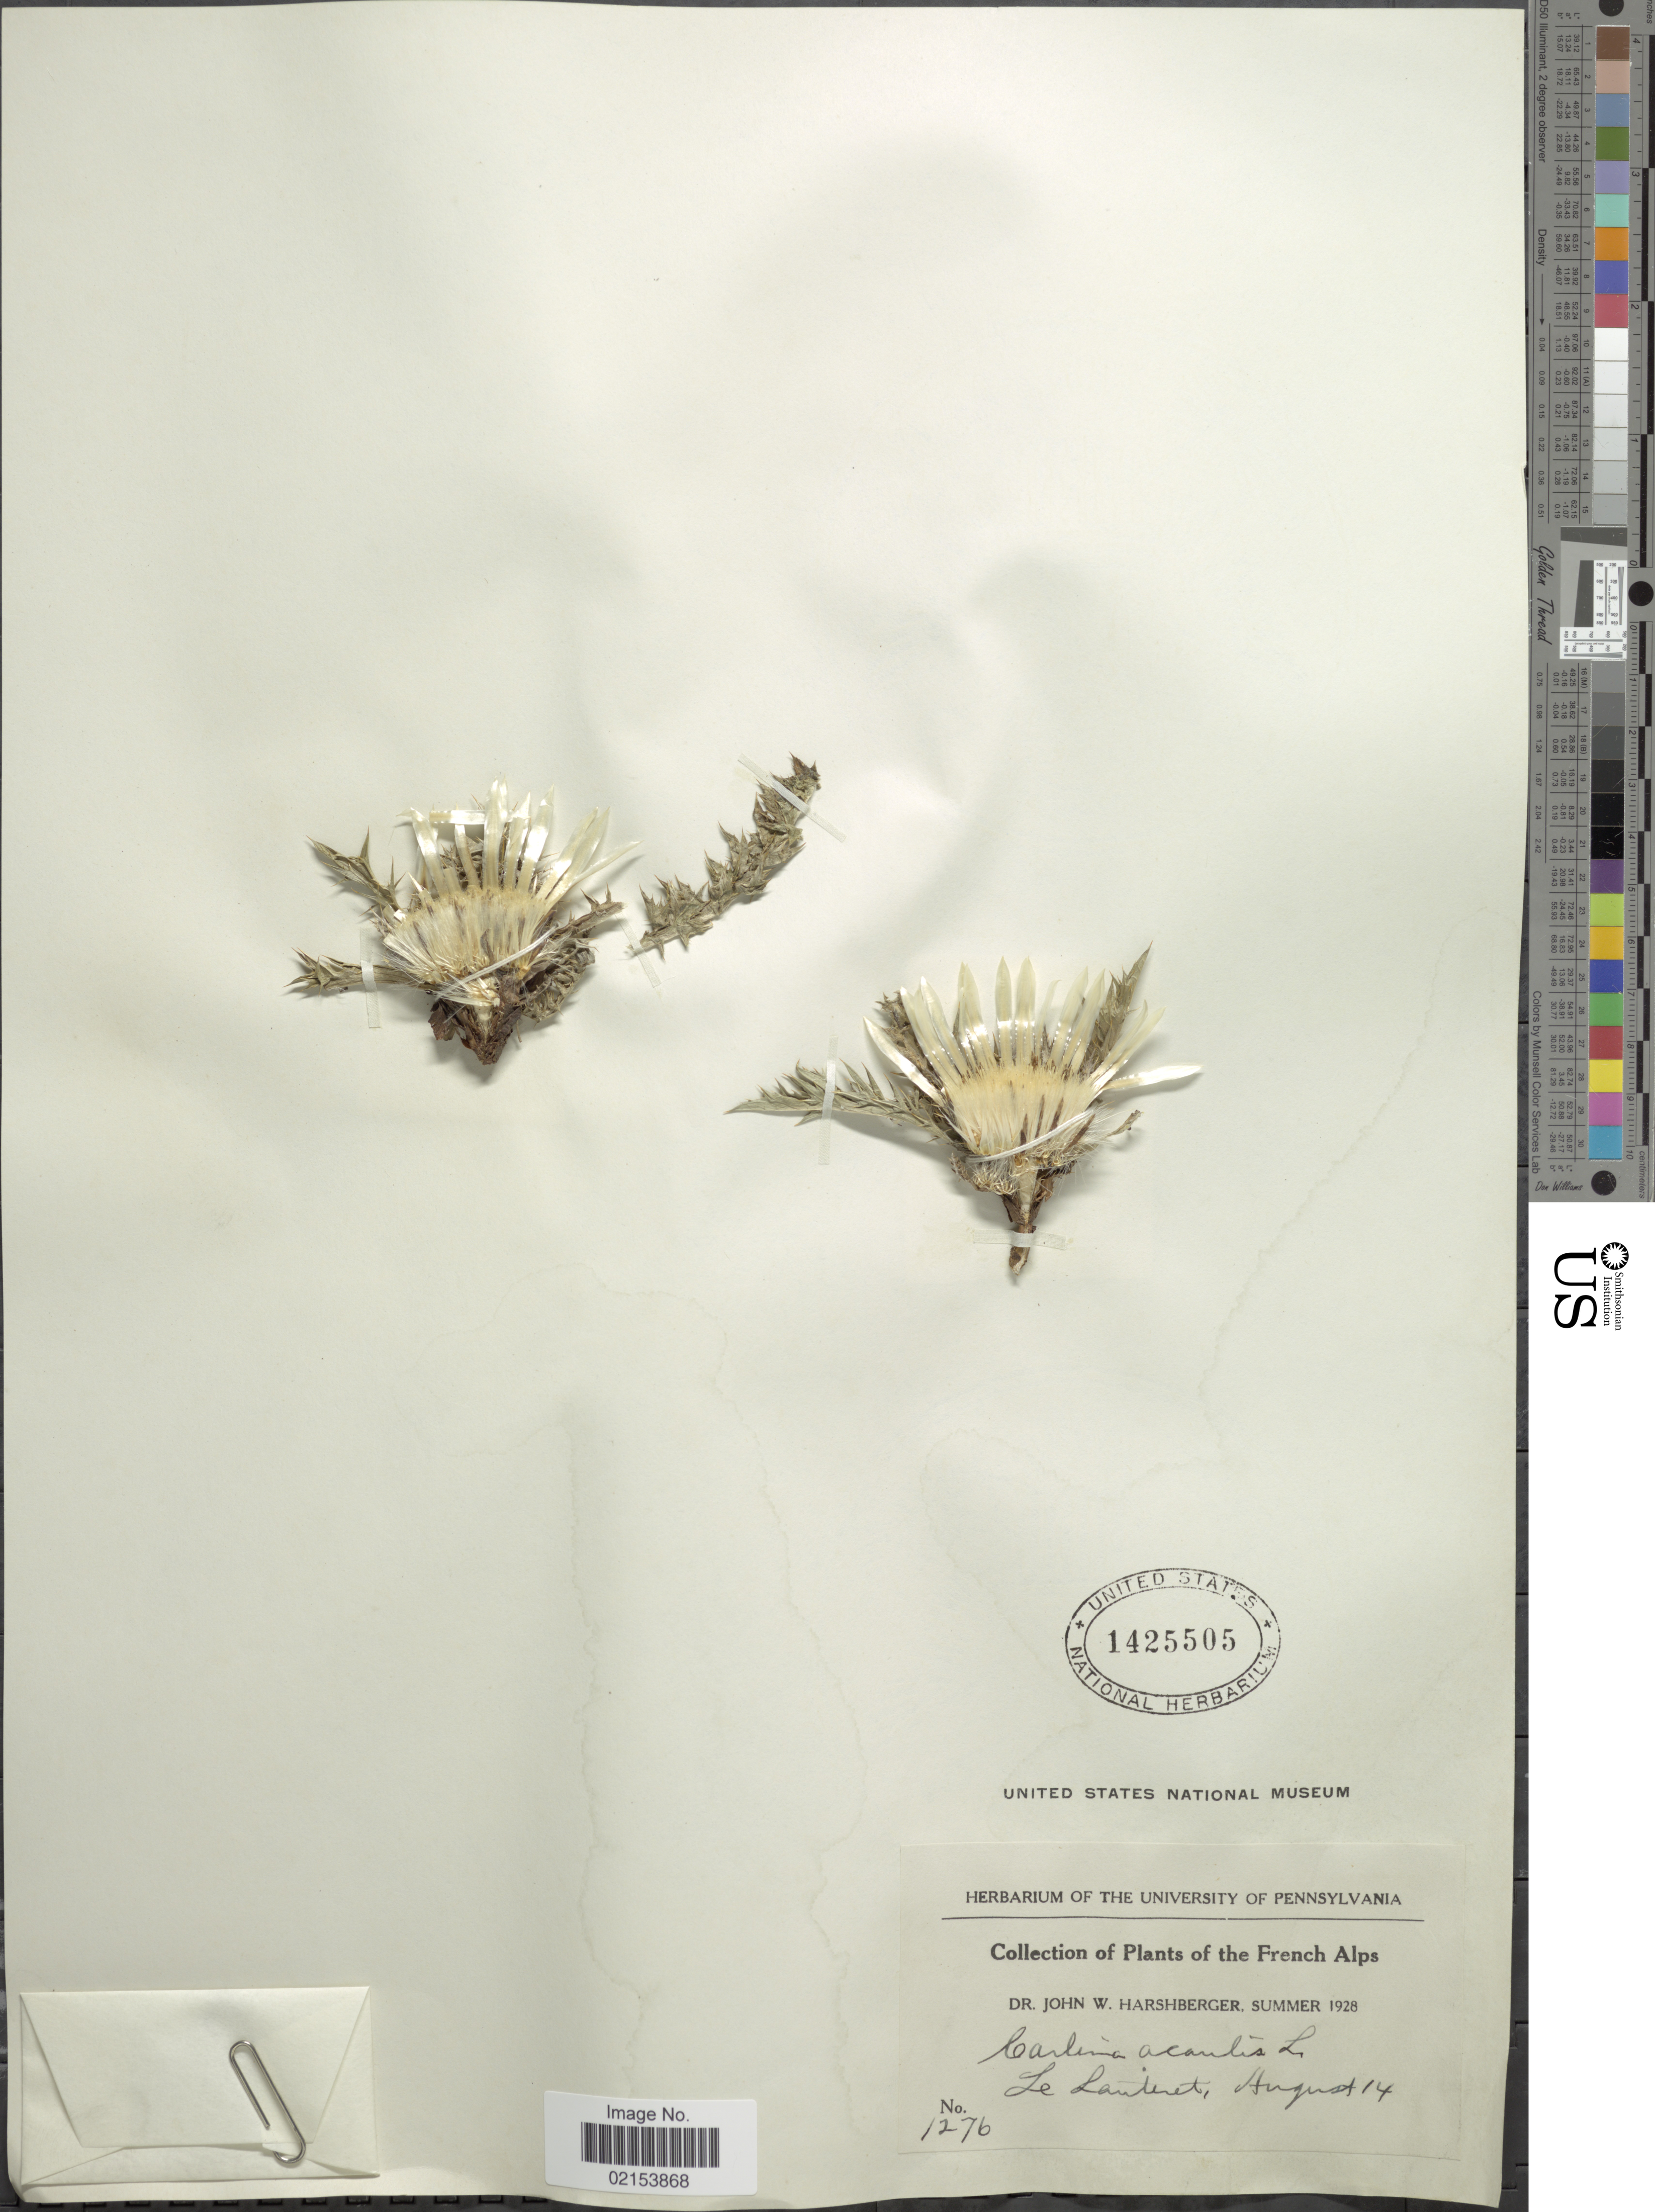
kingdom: Plantae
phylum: Tracheophyta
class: Magnoliopsida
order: Asterales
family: Asteraceae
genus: Carlina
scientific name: Carlina acaulis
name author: L.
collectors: J. W. Harshberger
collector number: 1276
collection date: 1928-08-14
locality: Le Lauteret, French Alps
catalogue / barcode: US 1425505